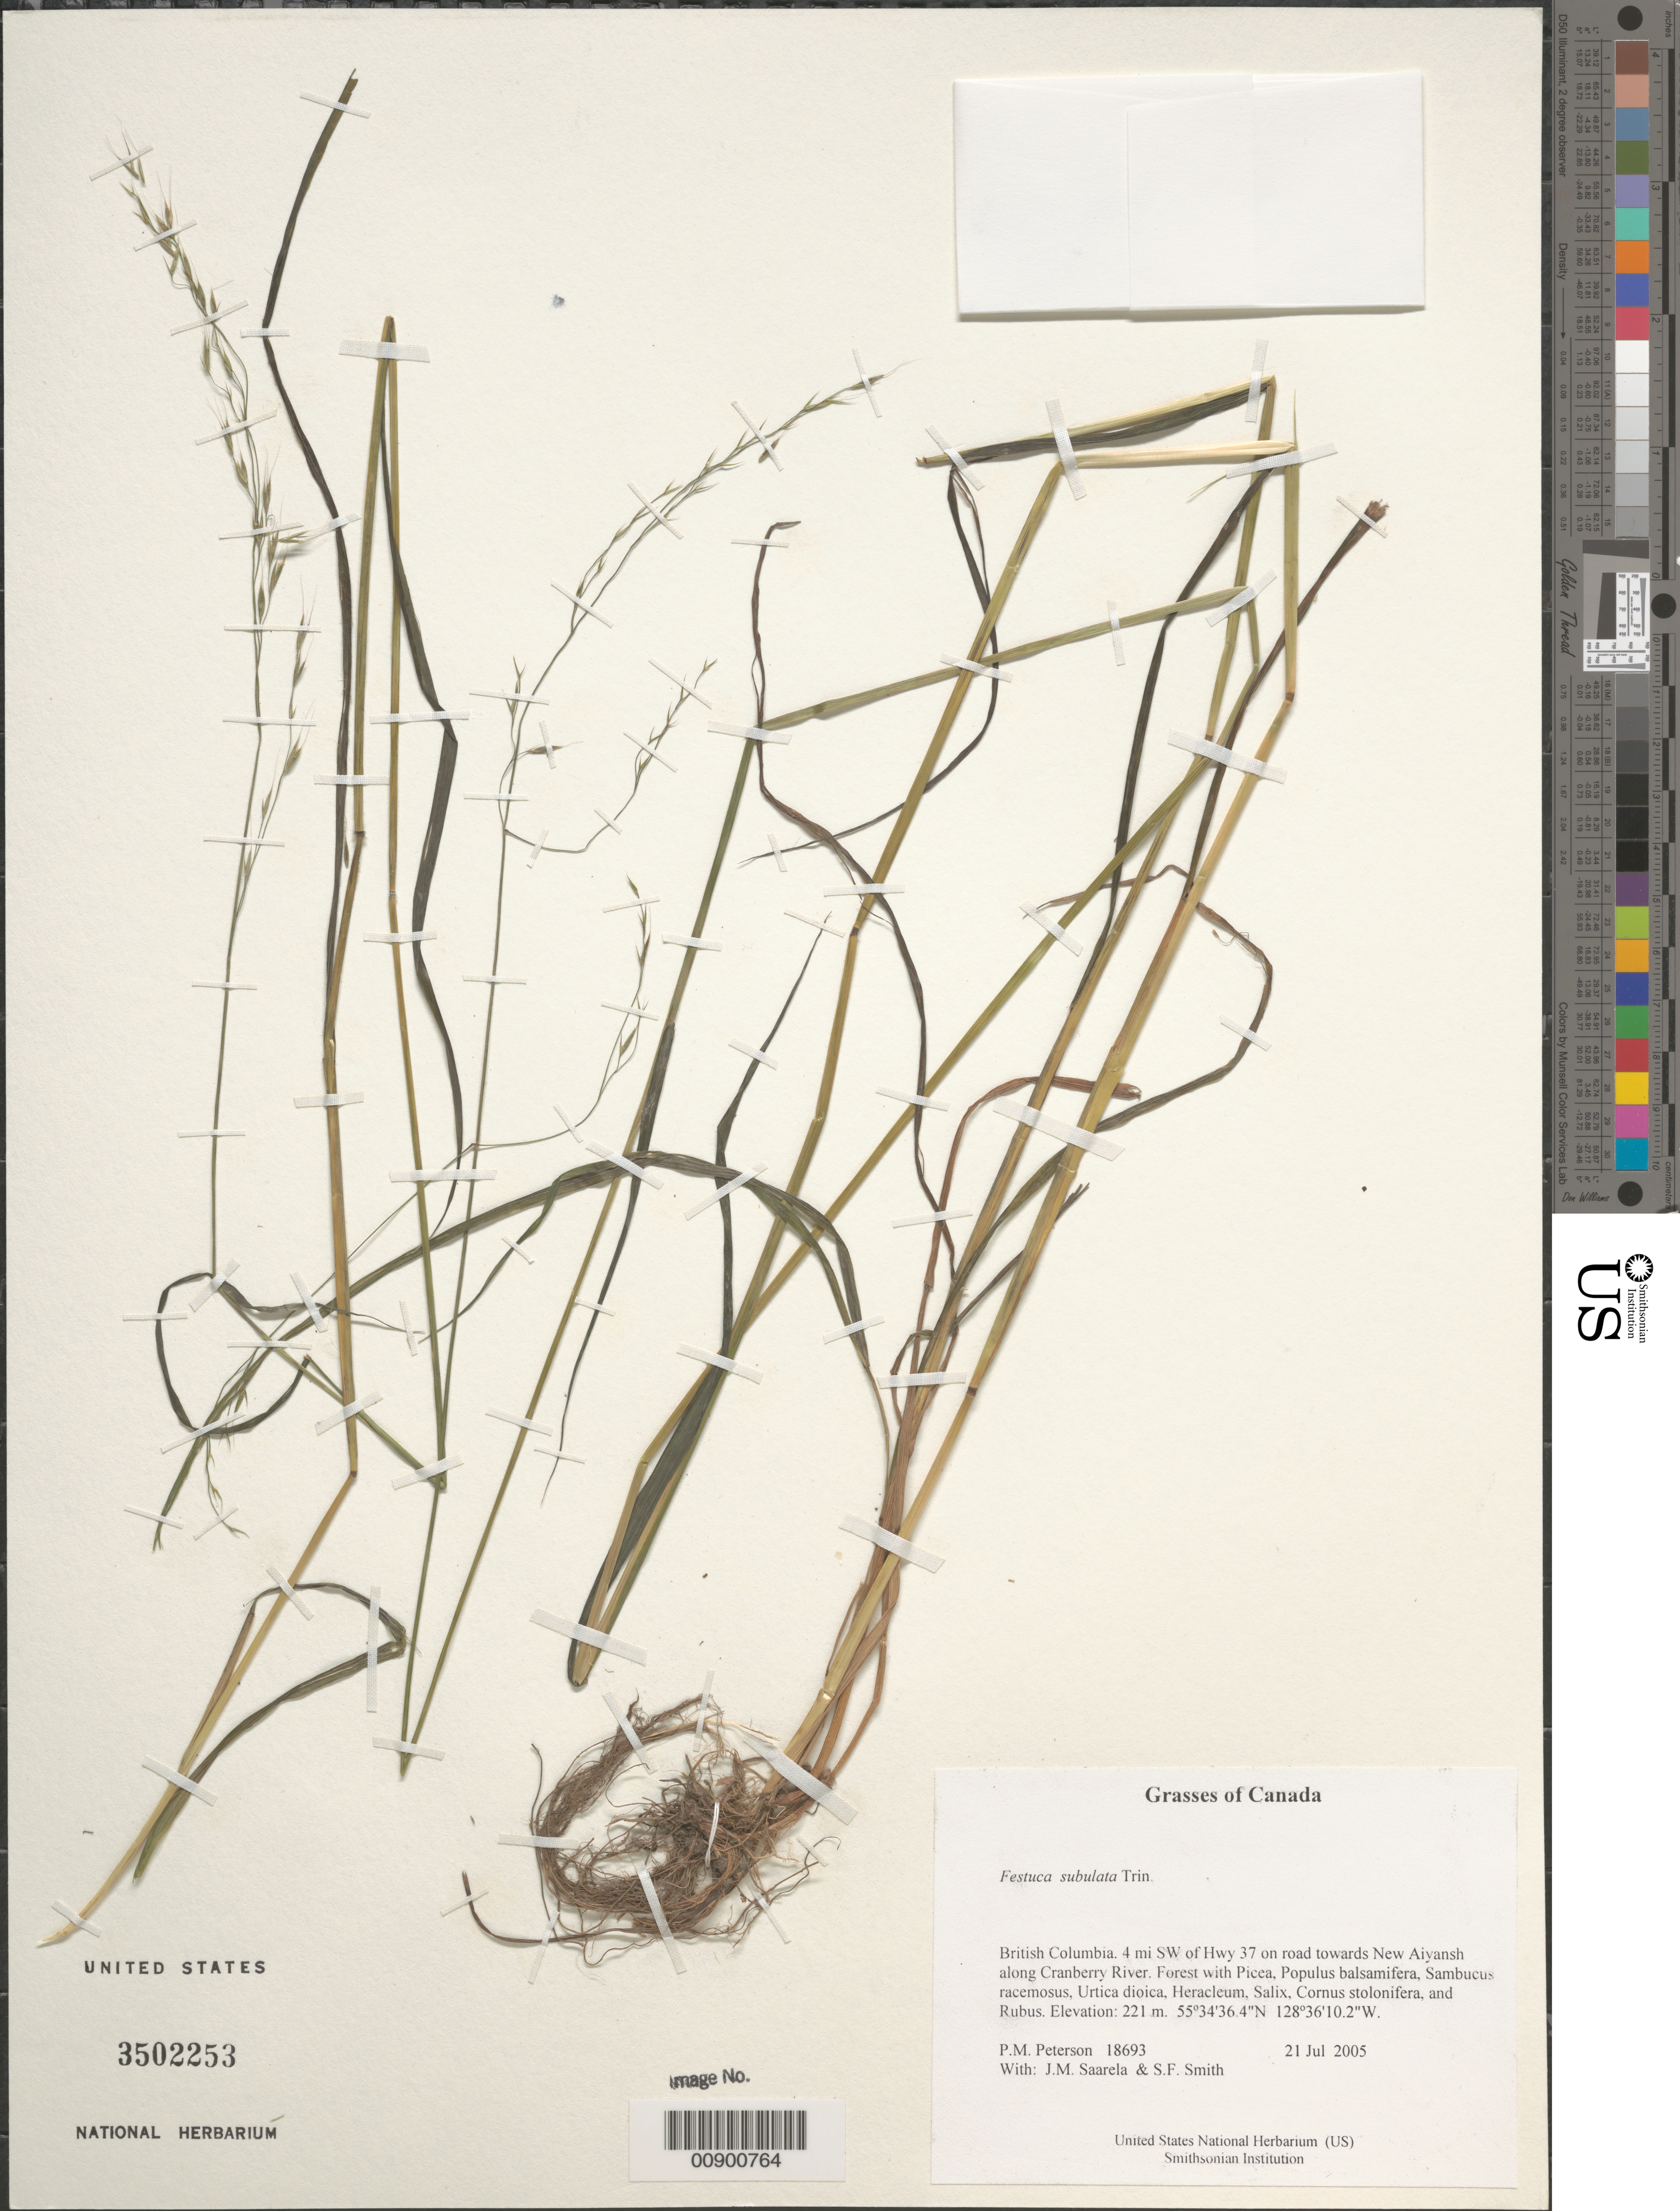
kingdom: Plantae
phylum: Tracheophyta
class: Liliopsida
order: Poales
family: Poaceae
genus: Festuca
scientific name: Festuca subulata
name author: Trin.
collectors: P. M. Peterson, J. Saarela & S.F. Smith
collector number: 18693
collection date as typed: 22 Jul 2004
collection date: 2004-07-22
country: Canada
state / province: British Columbia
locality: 4 mi SW of Hwy 37 on road towards New Aiyansh along Cranberry River. Forest with Picea, Populus balsamifera, Sambucus racemosus, Urtica dioica, Heracleum, Salix, Cornus stolonifera, and Rubus.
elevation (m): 221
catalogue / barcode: US 3502253